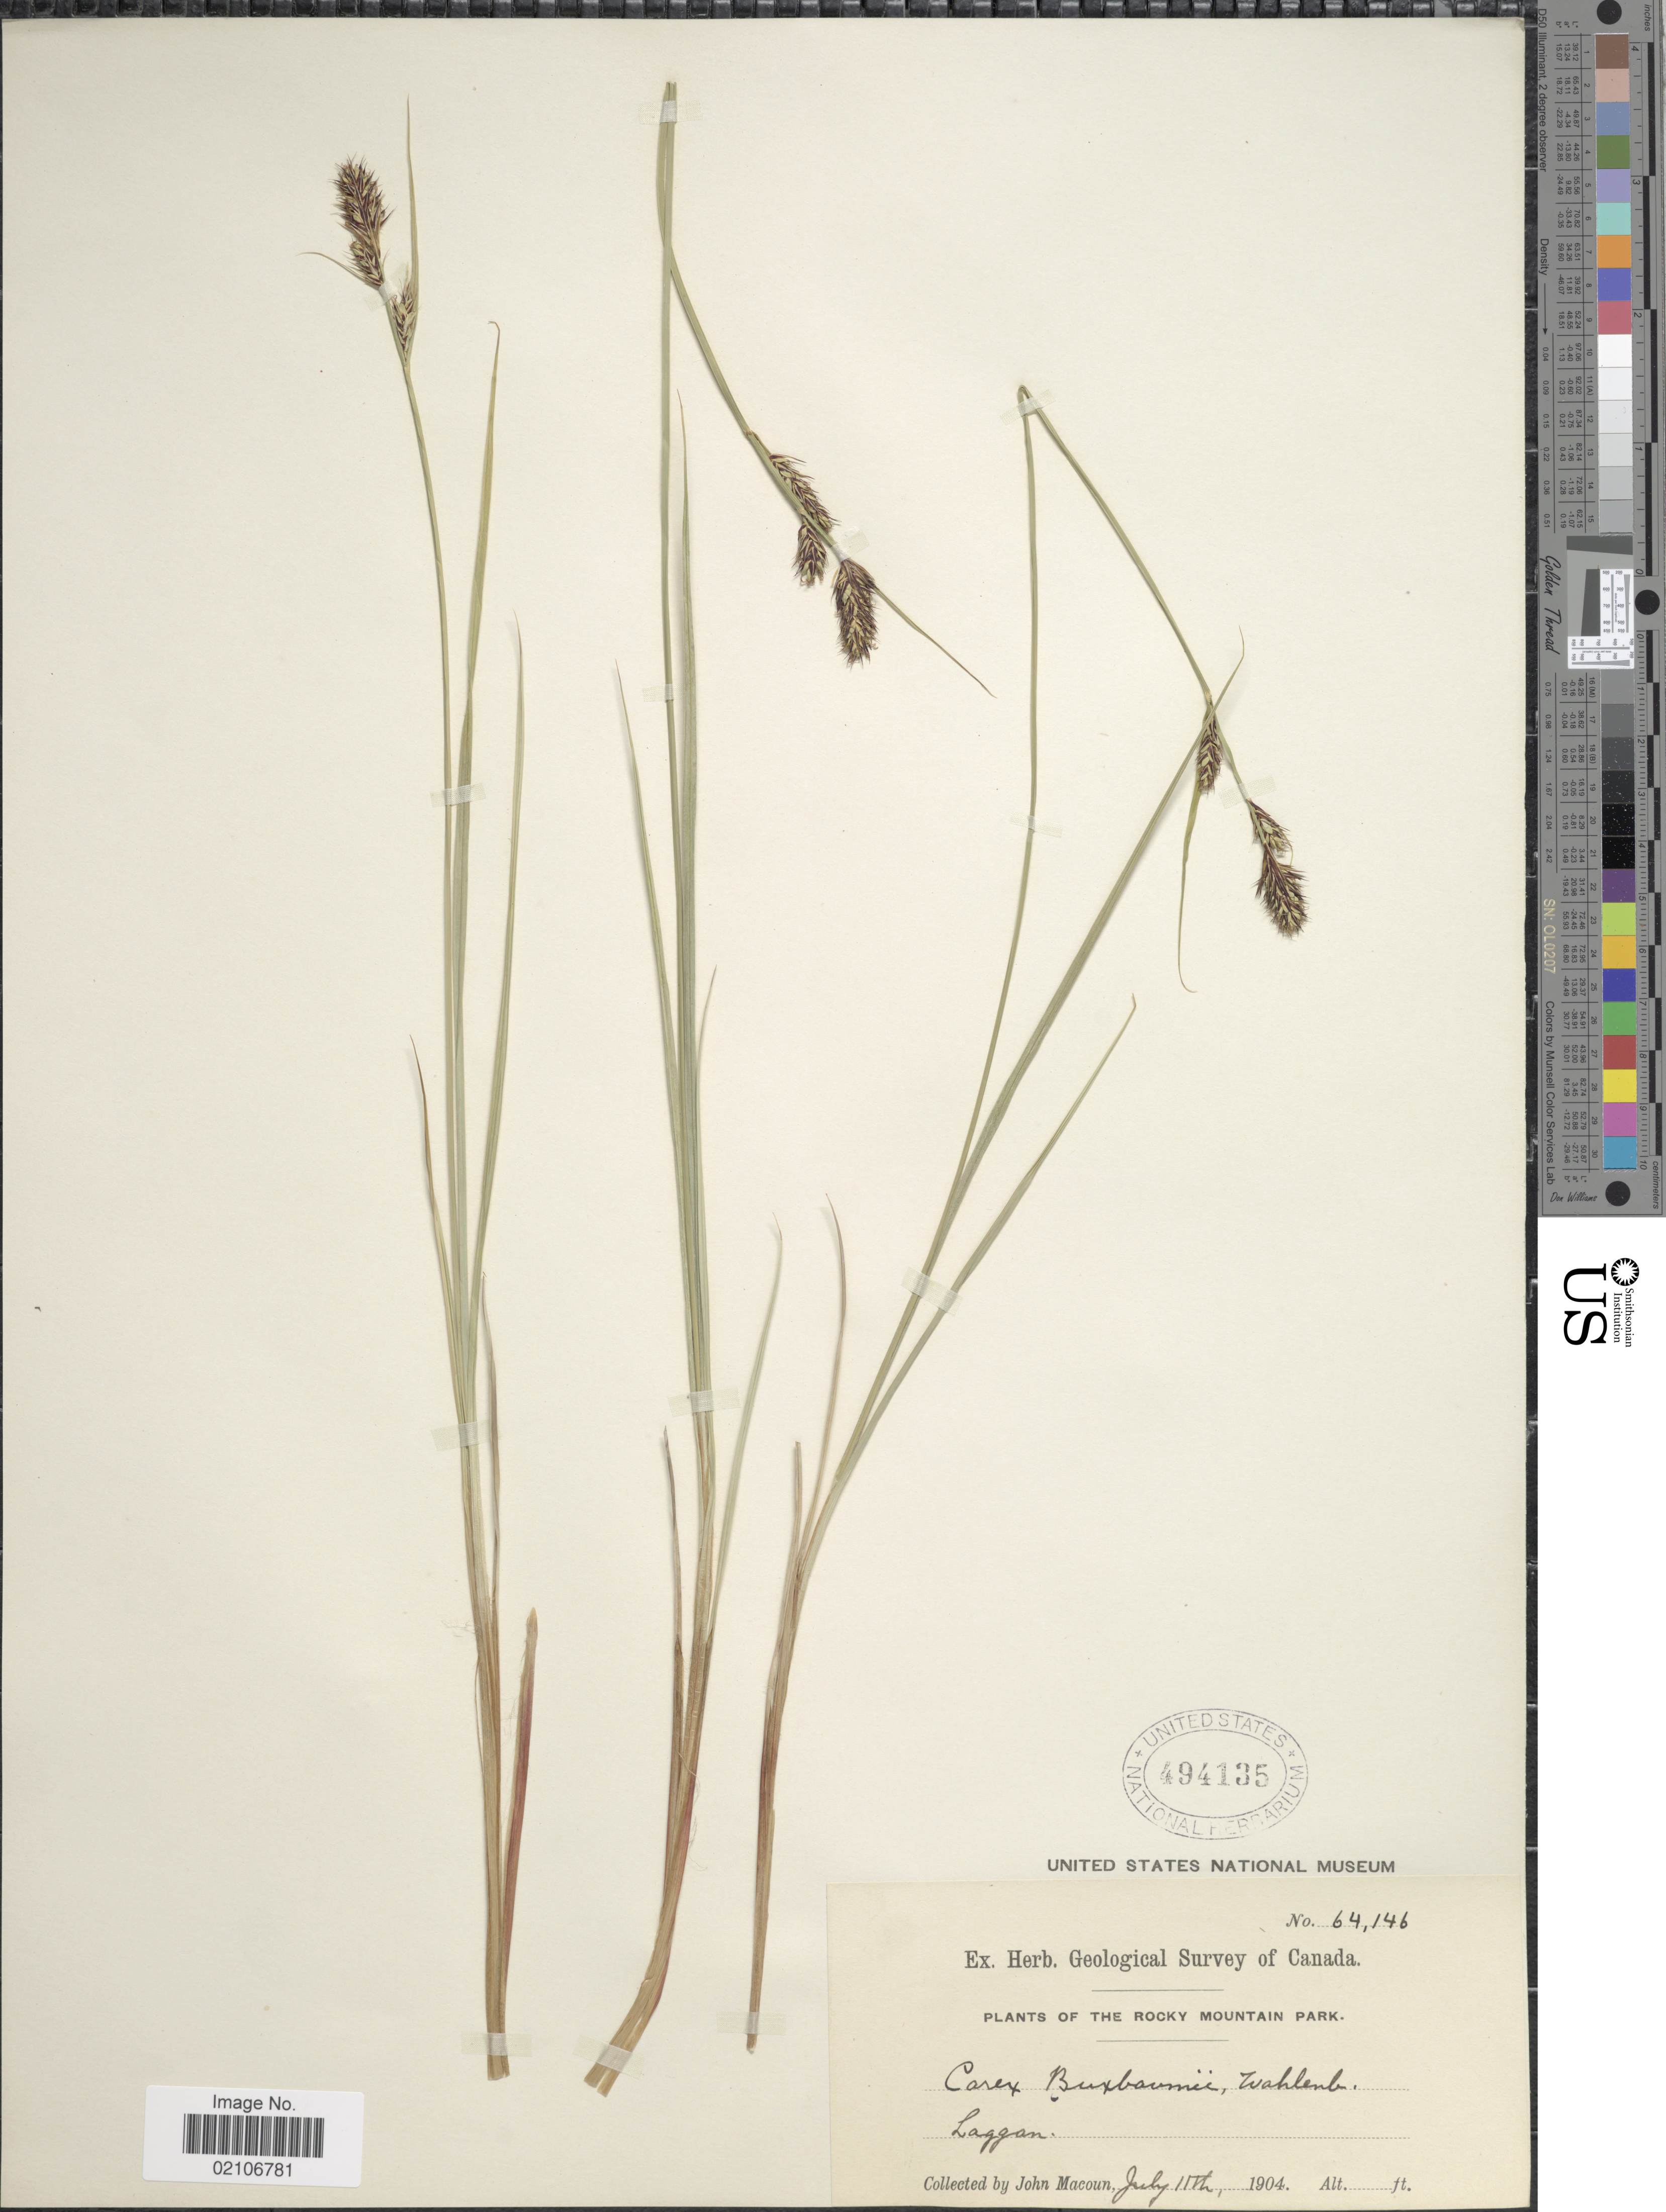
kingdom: Plantae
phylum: Tracheophyta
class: Liliopsida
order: Poales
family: Cyperaceae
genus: Carex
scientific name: Carex buxbaumii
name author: Wahlenb.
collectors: J. Macoun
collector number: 64146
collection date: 1904-07-11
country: Canada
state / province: Alberta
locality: The Rocky Mountain Park. Laggan.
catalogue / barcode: US 494135